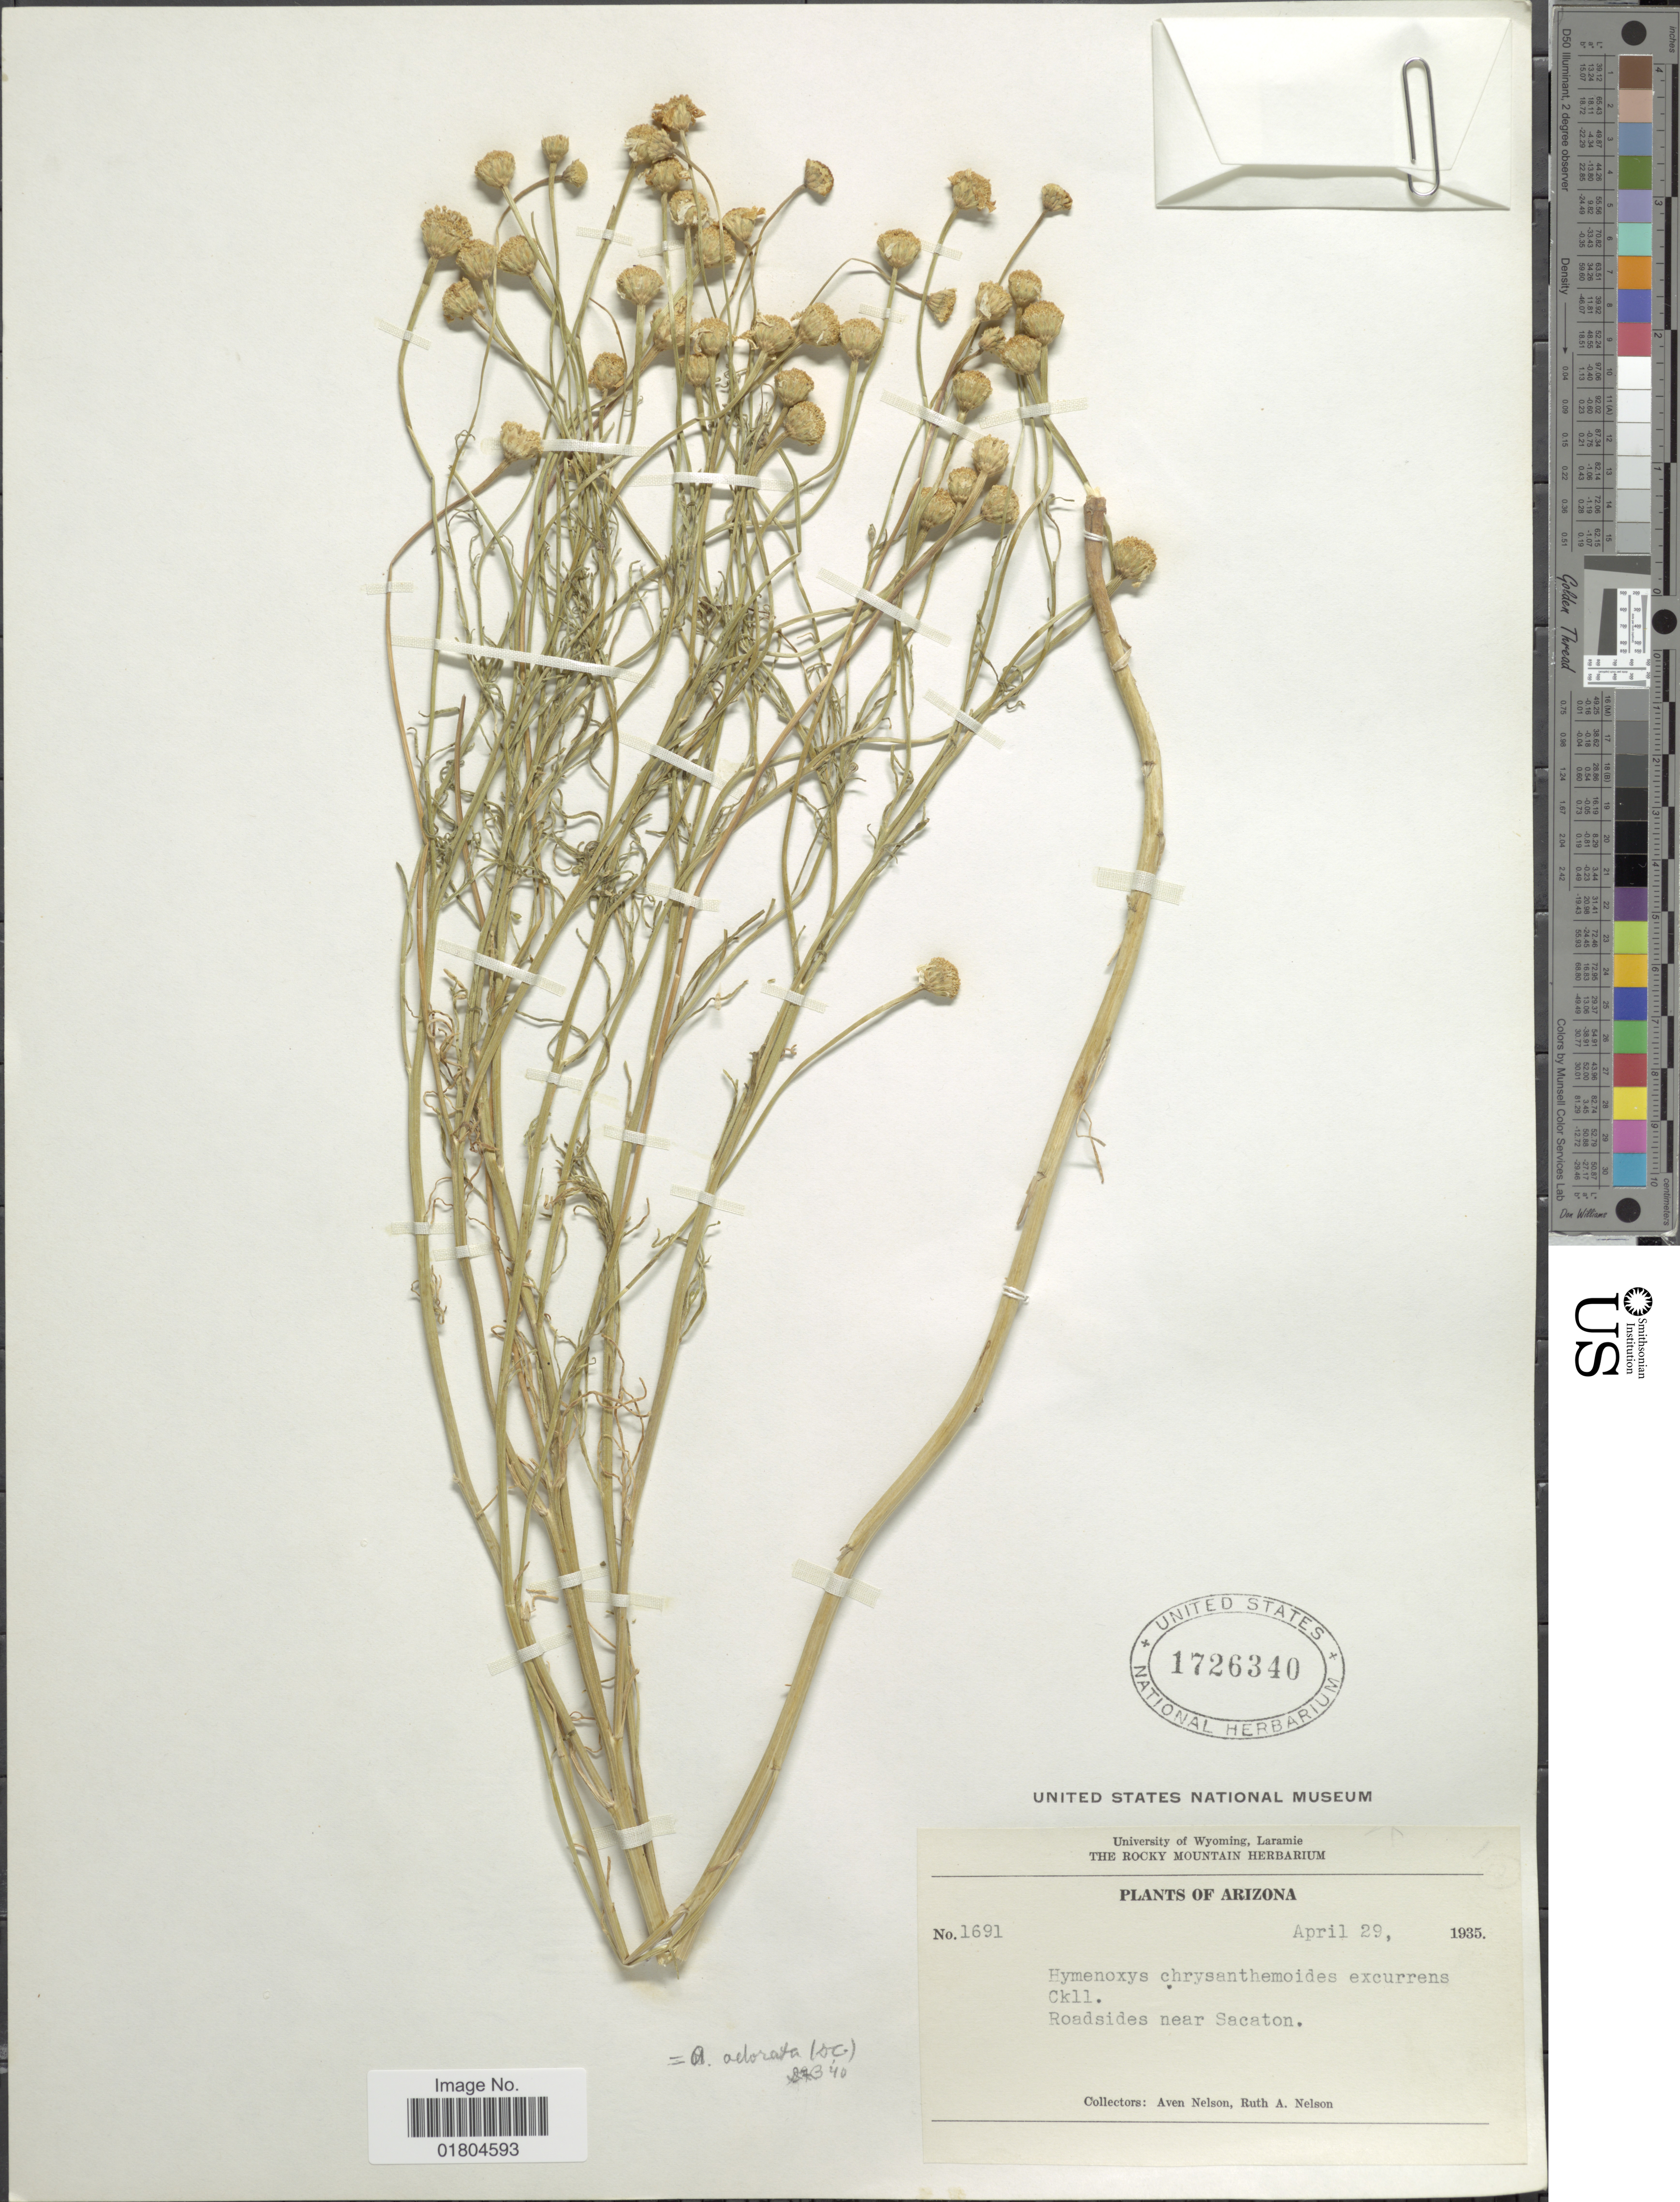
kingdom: Plantae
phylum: Tracheophyta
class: Magnoliopsida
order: Asterales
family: Asteraceae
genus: Hymenoxys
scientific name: Hymenoxys odorata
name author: DC.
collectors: A. Nelson & R. A. Nelson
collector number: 1691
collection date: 1935-04-29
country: United States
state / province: Arizona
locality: Near Sacaton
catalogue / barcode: US 1726340